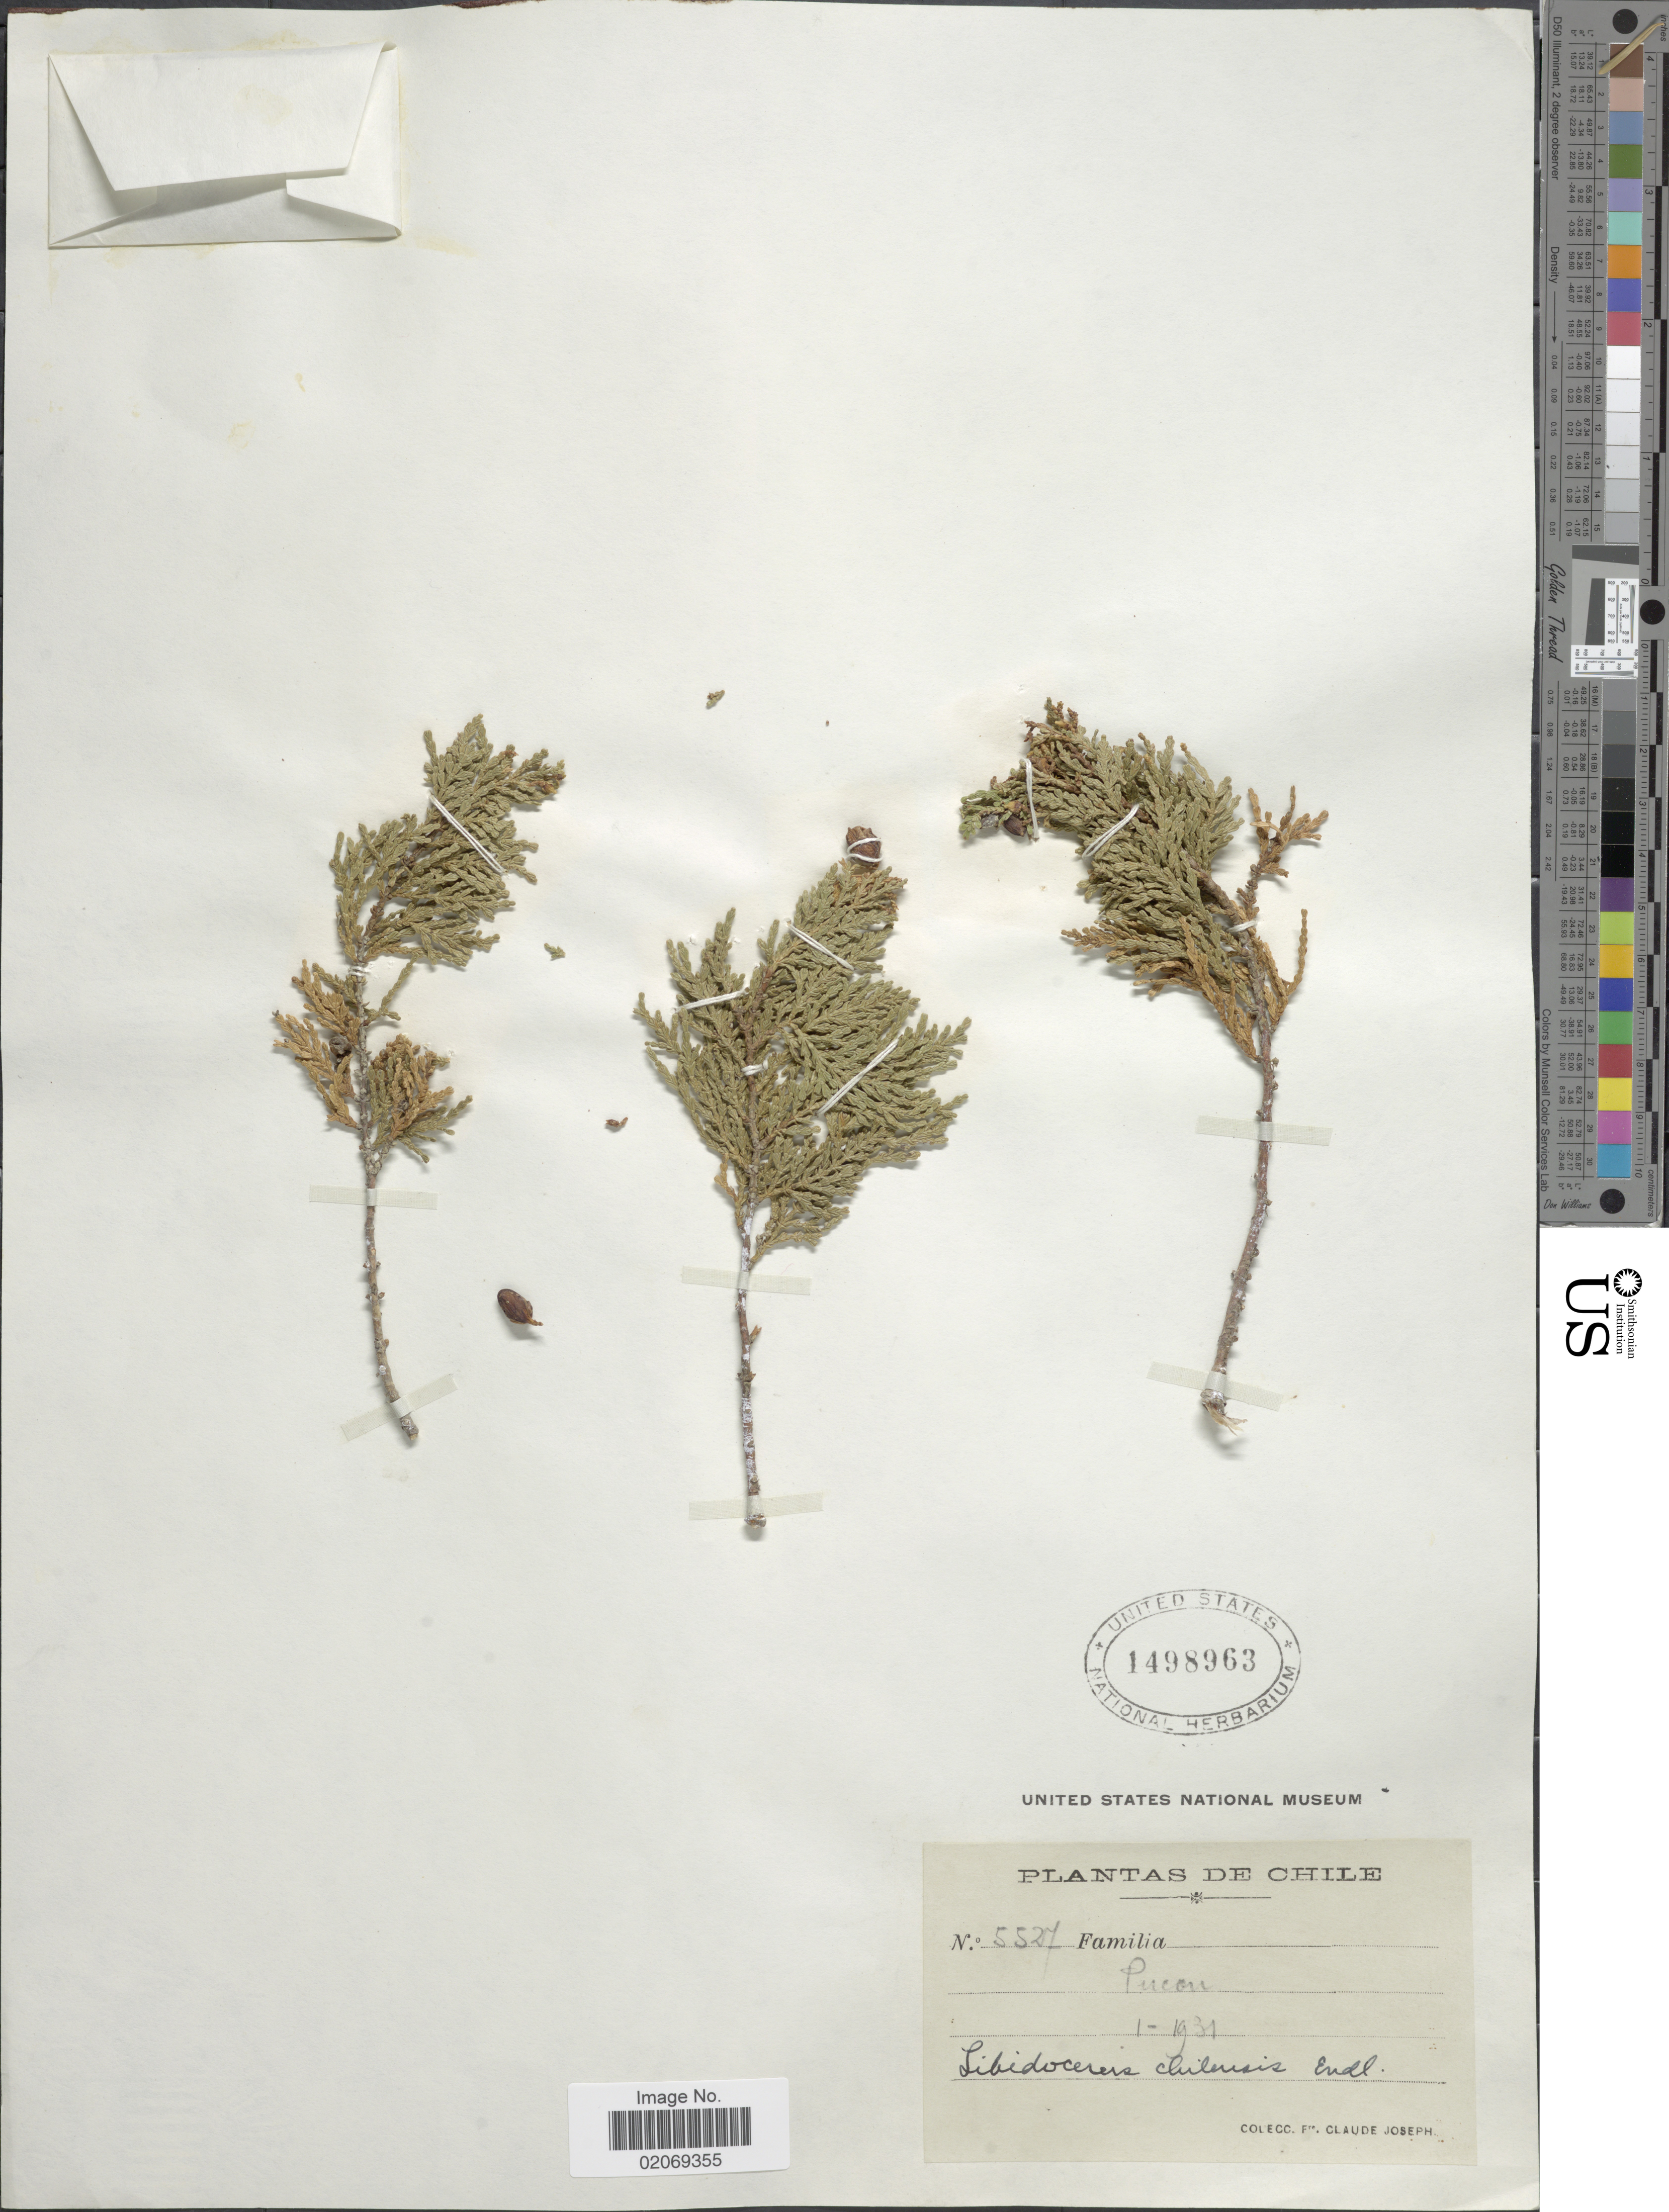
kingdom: Plantae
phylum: Tracheophyta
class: Pinopsida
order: Pinales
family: Cupressaceae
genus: Libocedrus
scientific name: Libocedrus chilensis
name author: (D. Don) Endl.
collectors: Bro. Claude-Joseph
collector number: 5527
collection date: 1931-01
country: Chile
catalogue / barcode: US 1498963